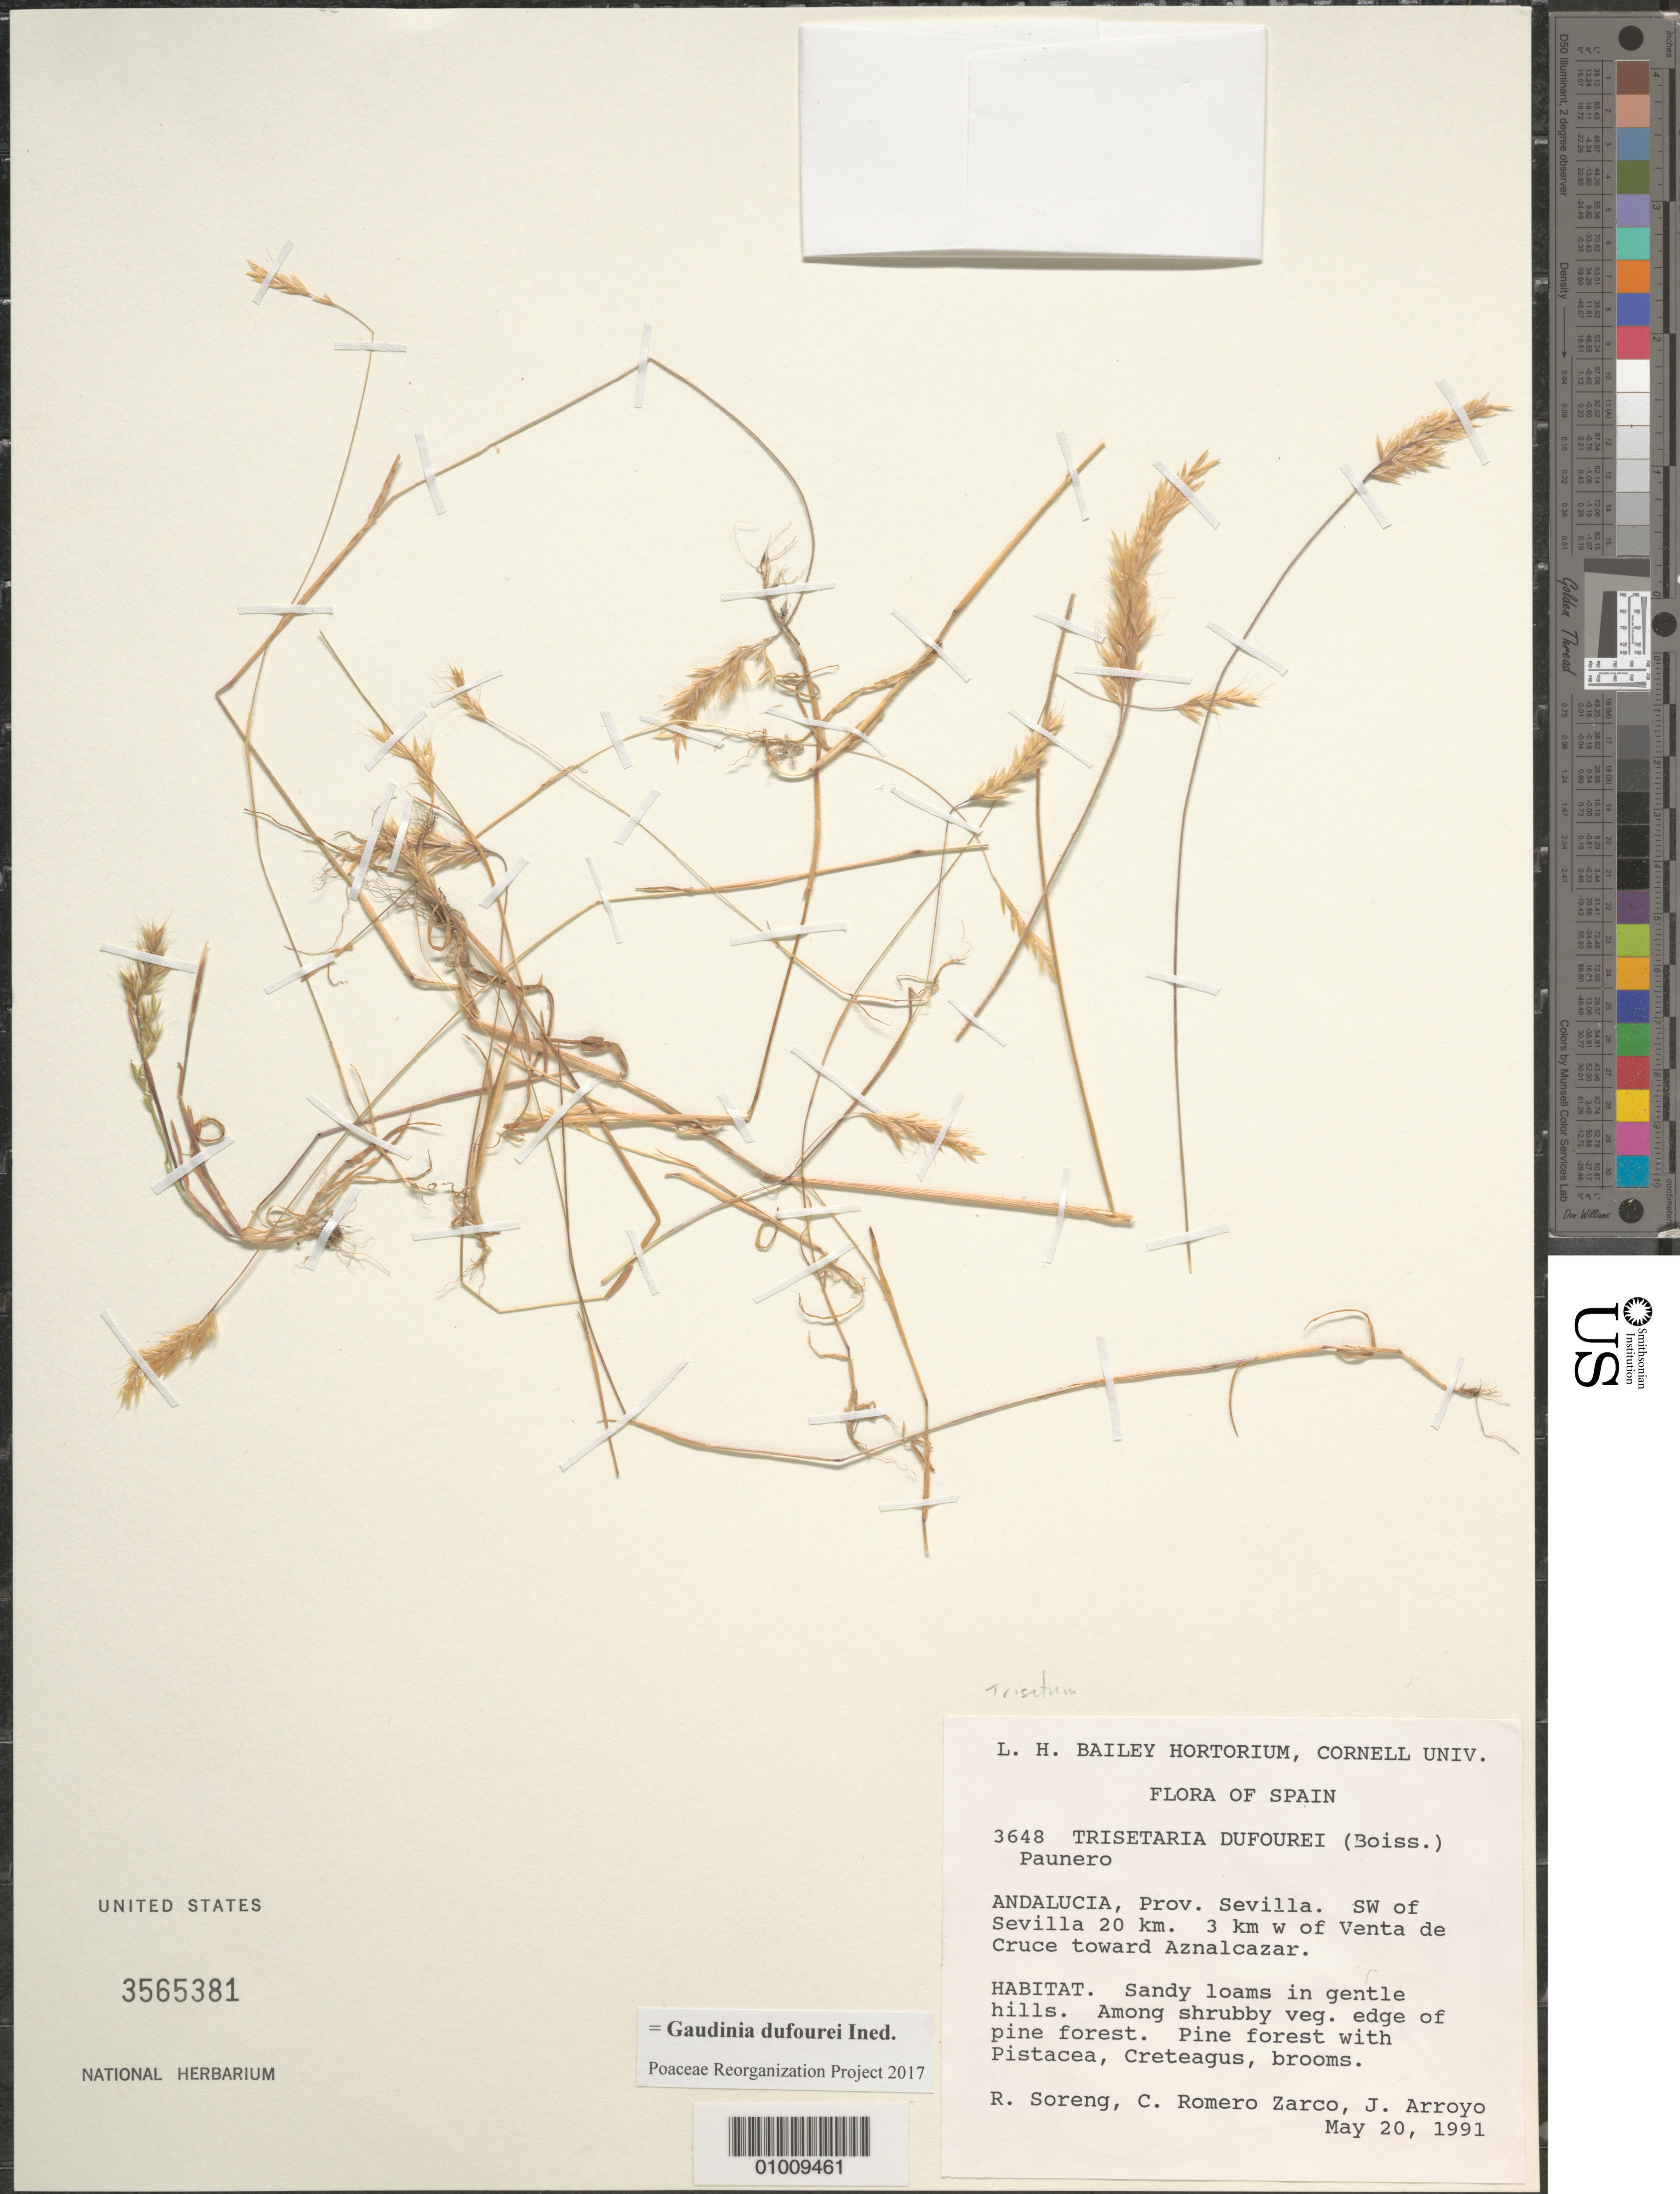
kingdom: Plantae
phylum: Tracheophyta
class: Liliopsida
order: Poales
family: Poaceae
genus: Gaudinia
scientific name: Gaudinia dufourei ined.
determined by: Poaceae Reorganization Project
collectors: R. J. Soreng, C. Romero Zarco & J. Arroyo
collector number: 3648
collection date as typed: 20 May 1991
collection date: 1991-05-20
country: Spain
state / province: Andalucia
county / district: Sevilla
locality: SW of Sevilla 20 km 3 km W of Venta de Cruce toward Aznalcazar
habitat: Sandy loams in gentle hills. Among shruby veg. edge of Pinus forest with Pistacea, Cretagus, brooms.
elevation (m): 30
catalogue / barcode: US 3565381